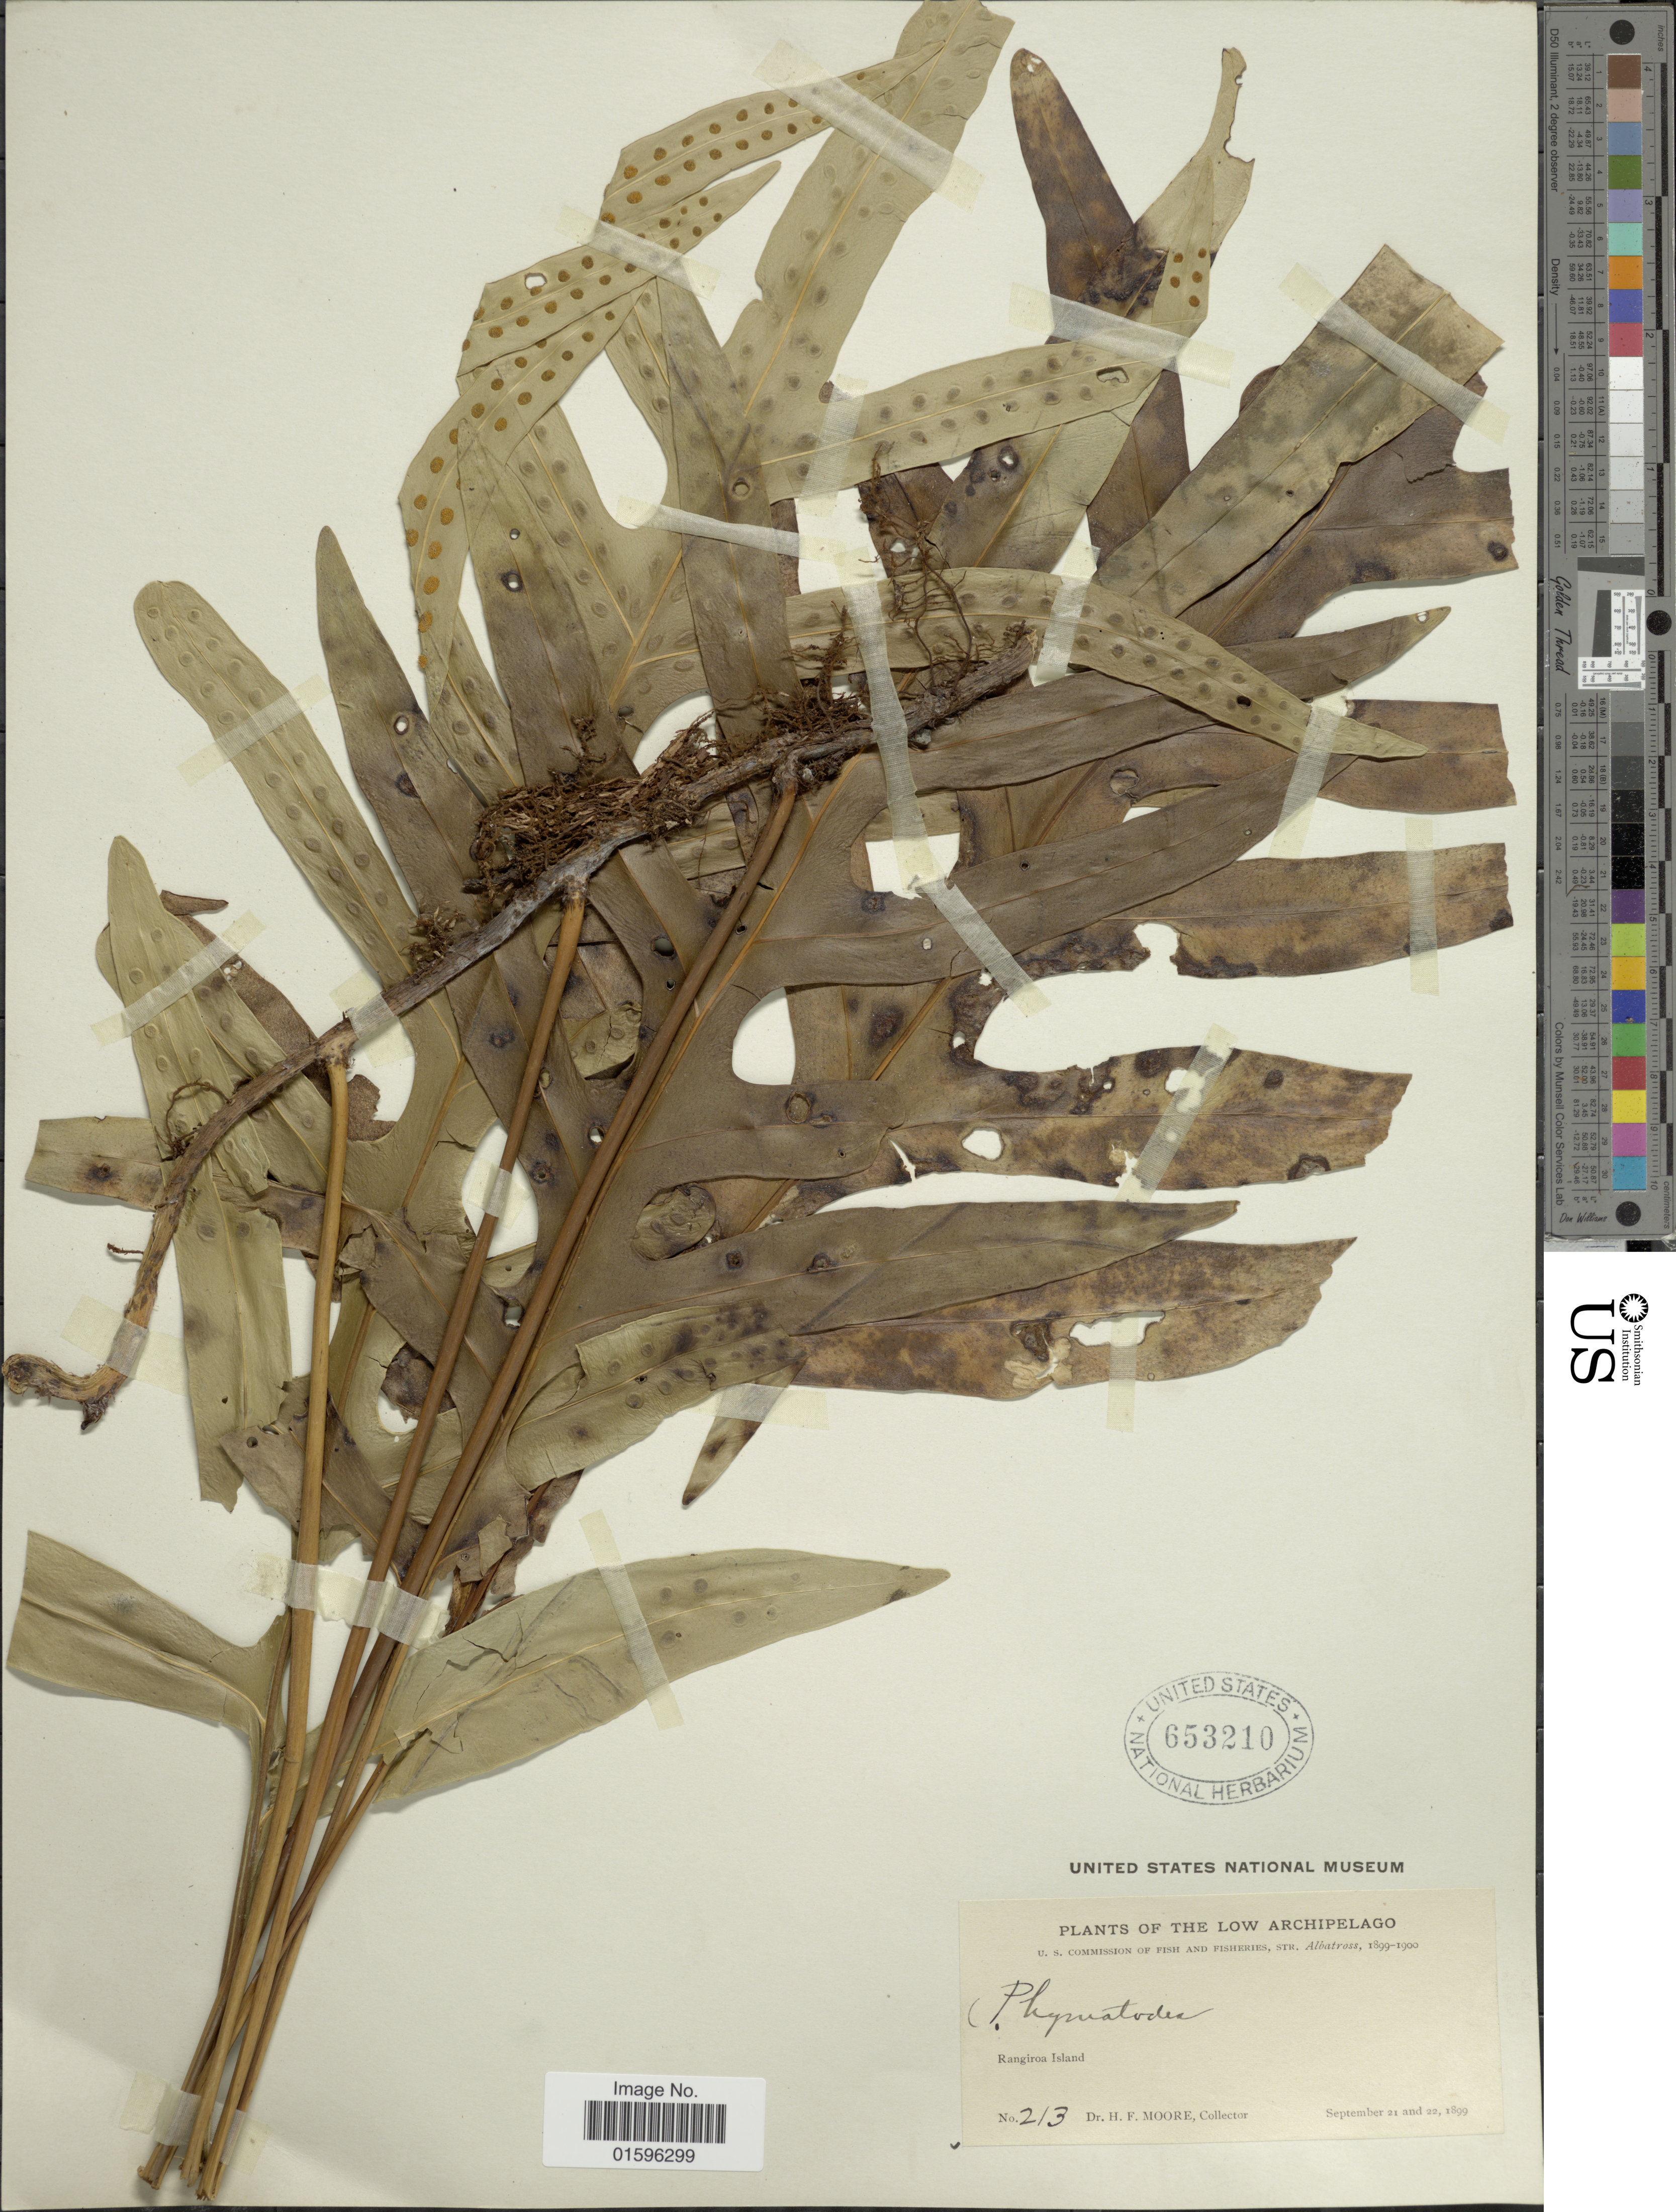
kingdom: Plantae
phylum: Tracheophyta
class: Polypodiopsida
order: Polypodiales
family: Polypodiaceae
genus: Polypodium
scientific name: Polypodium scolopendria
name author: Burm. f.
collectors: H. F. Moore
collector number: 213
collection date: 1899-09-21/1899-09-22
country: French Polynesia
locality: The Low Archipelago, Rangiroa Island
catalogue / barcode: US 653210